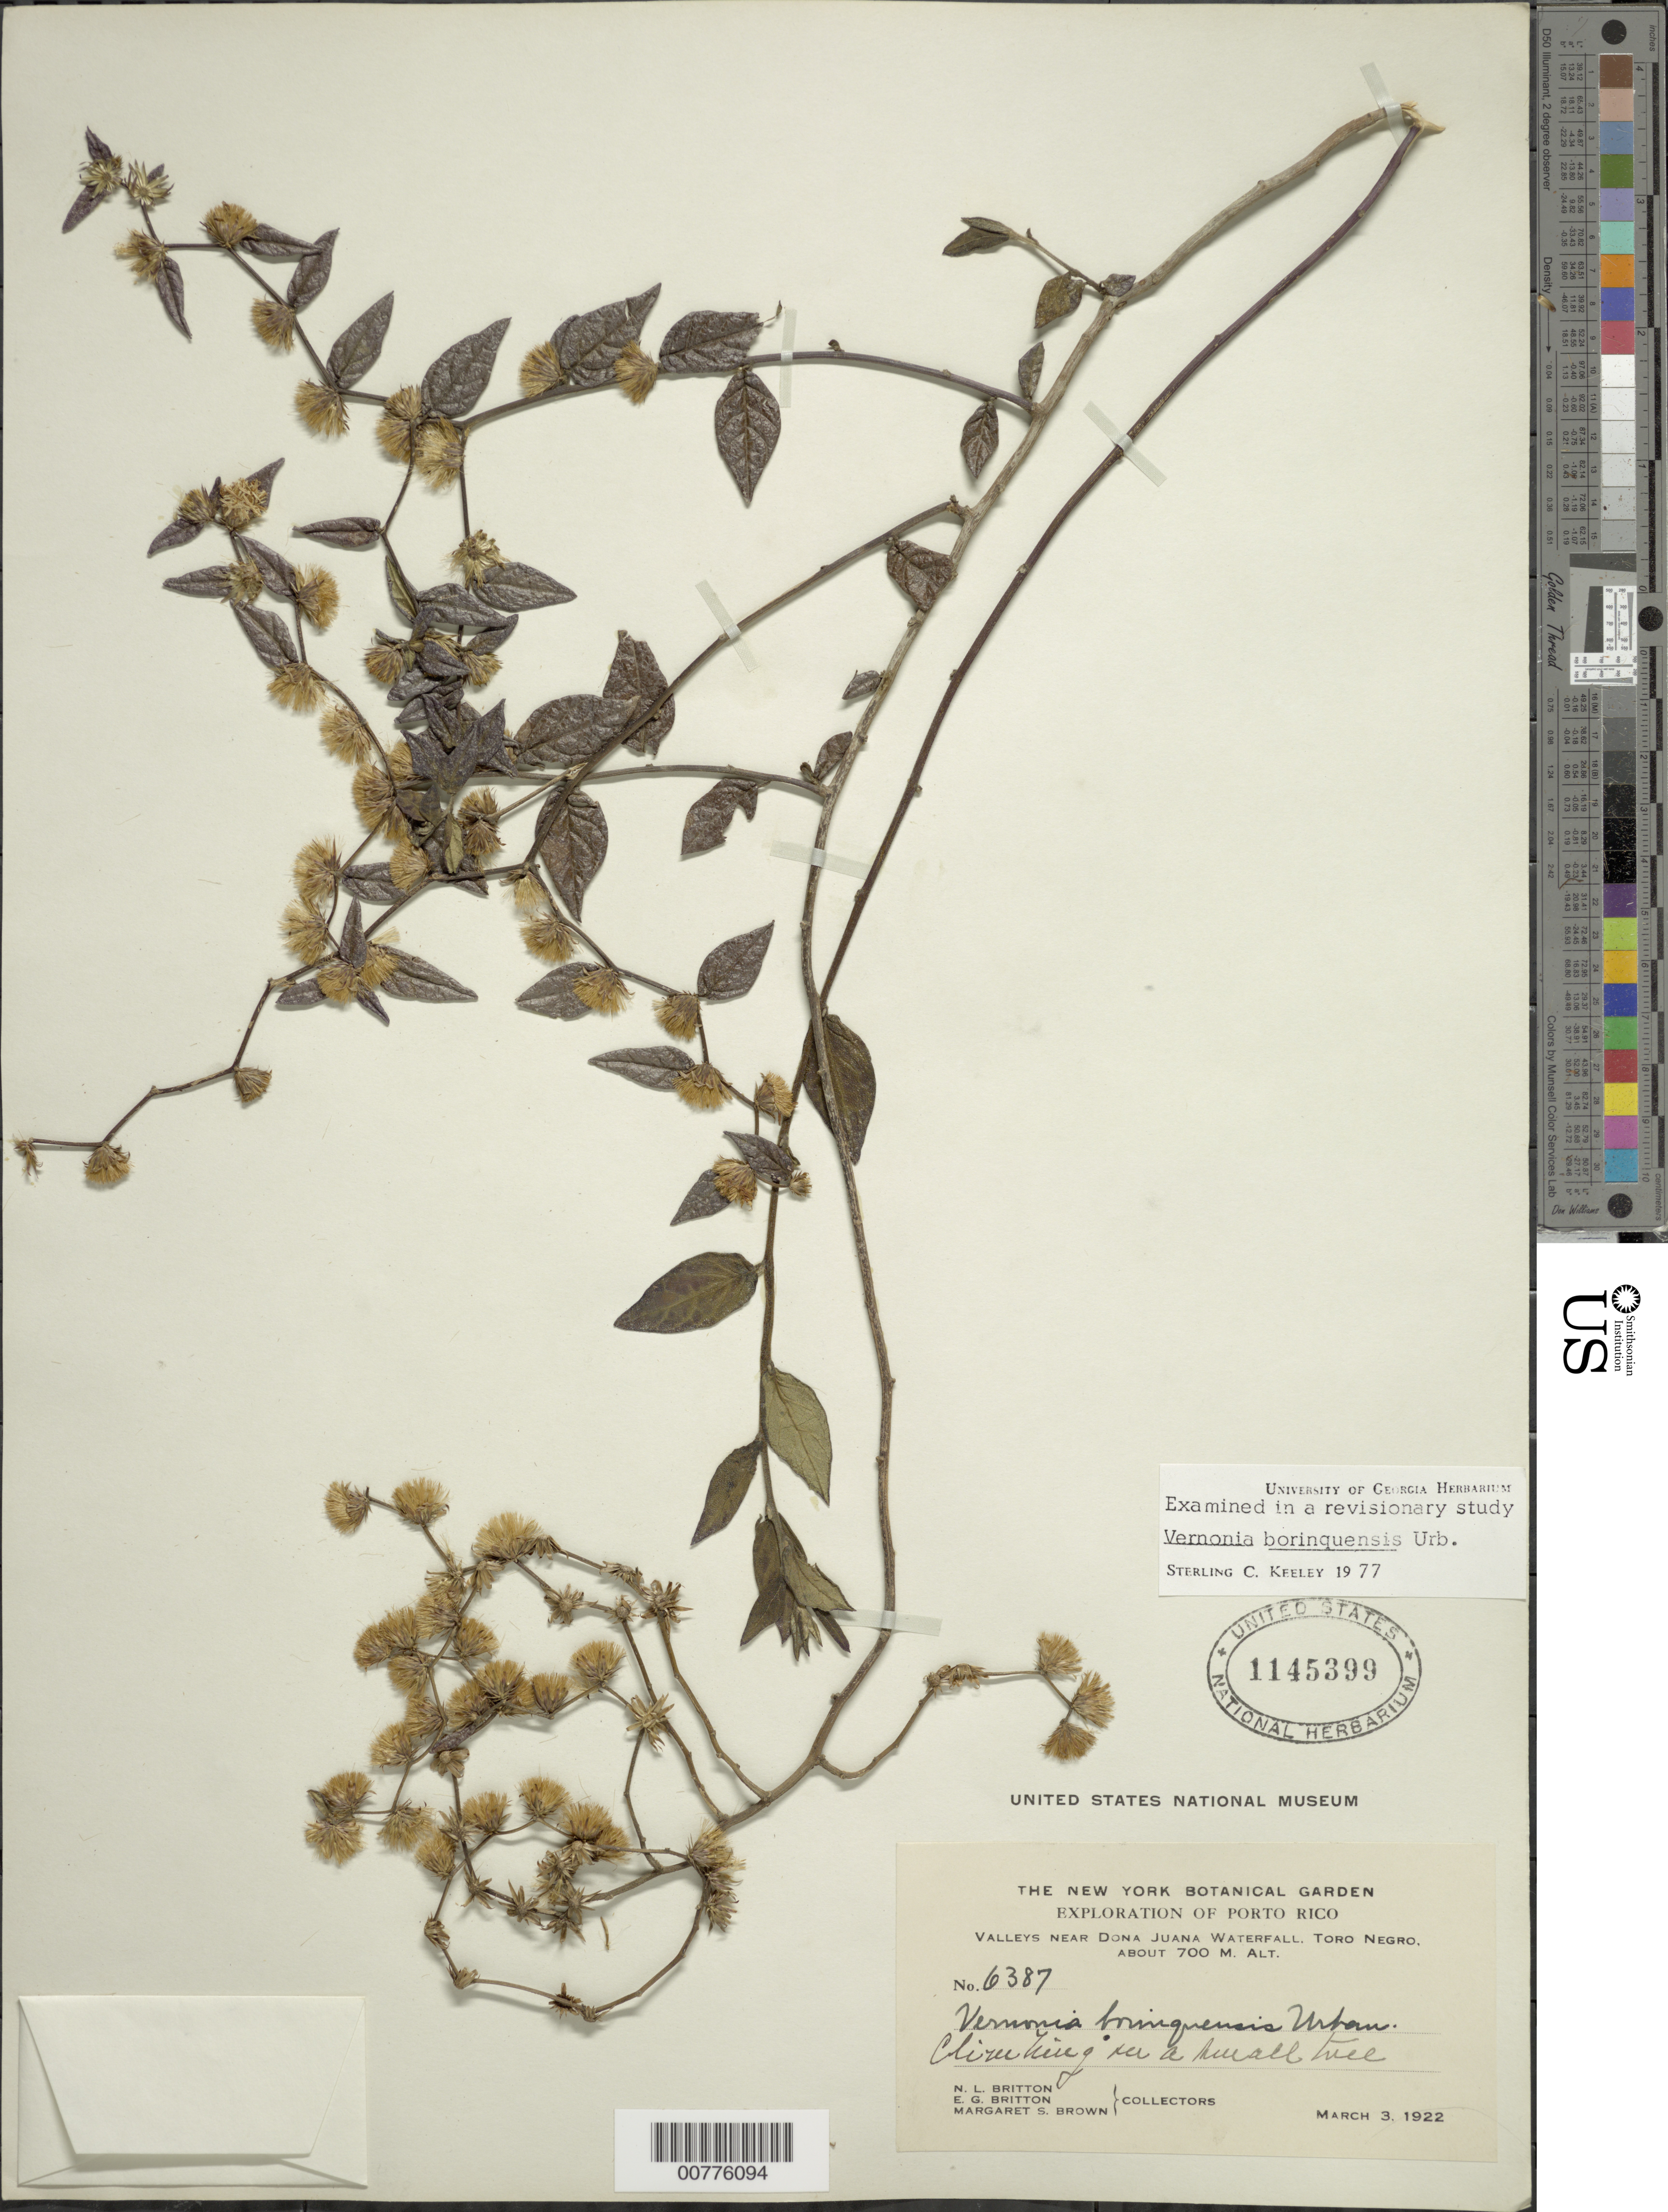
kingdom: Plantae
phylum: Tracheophyta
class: Magnoliopsida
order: Asterales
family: Asteraceae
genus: Lepidaploa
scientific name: Lepidaploa borinquensis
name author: (Urb.) H. Rob.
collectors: N. Britton, E. G. Britton & M. S. Brown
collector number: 6387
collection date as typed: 03 Mar 1922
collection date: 1922-03-03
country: Puerto Rico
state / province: Villalba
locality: Valleys near Dona Juana Waterfall. Toro Negro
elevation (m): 700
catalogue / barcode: US 1145399